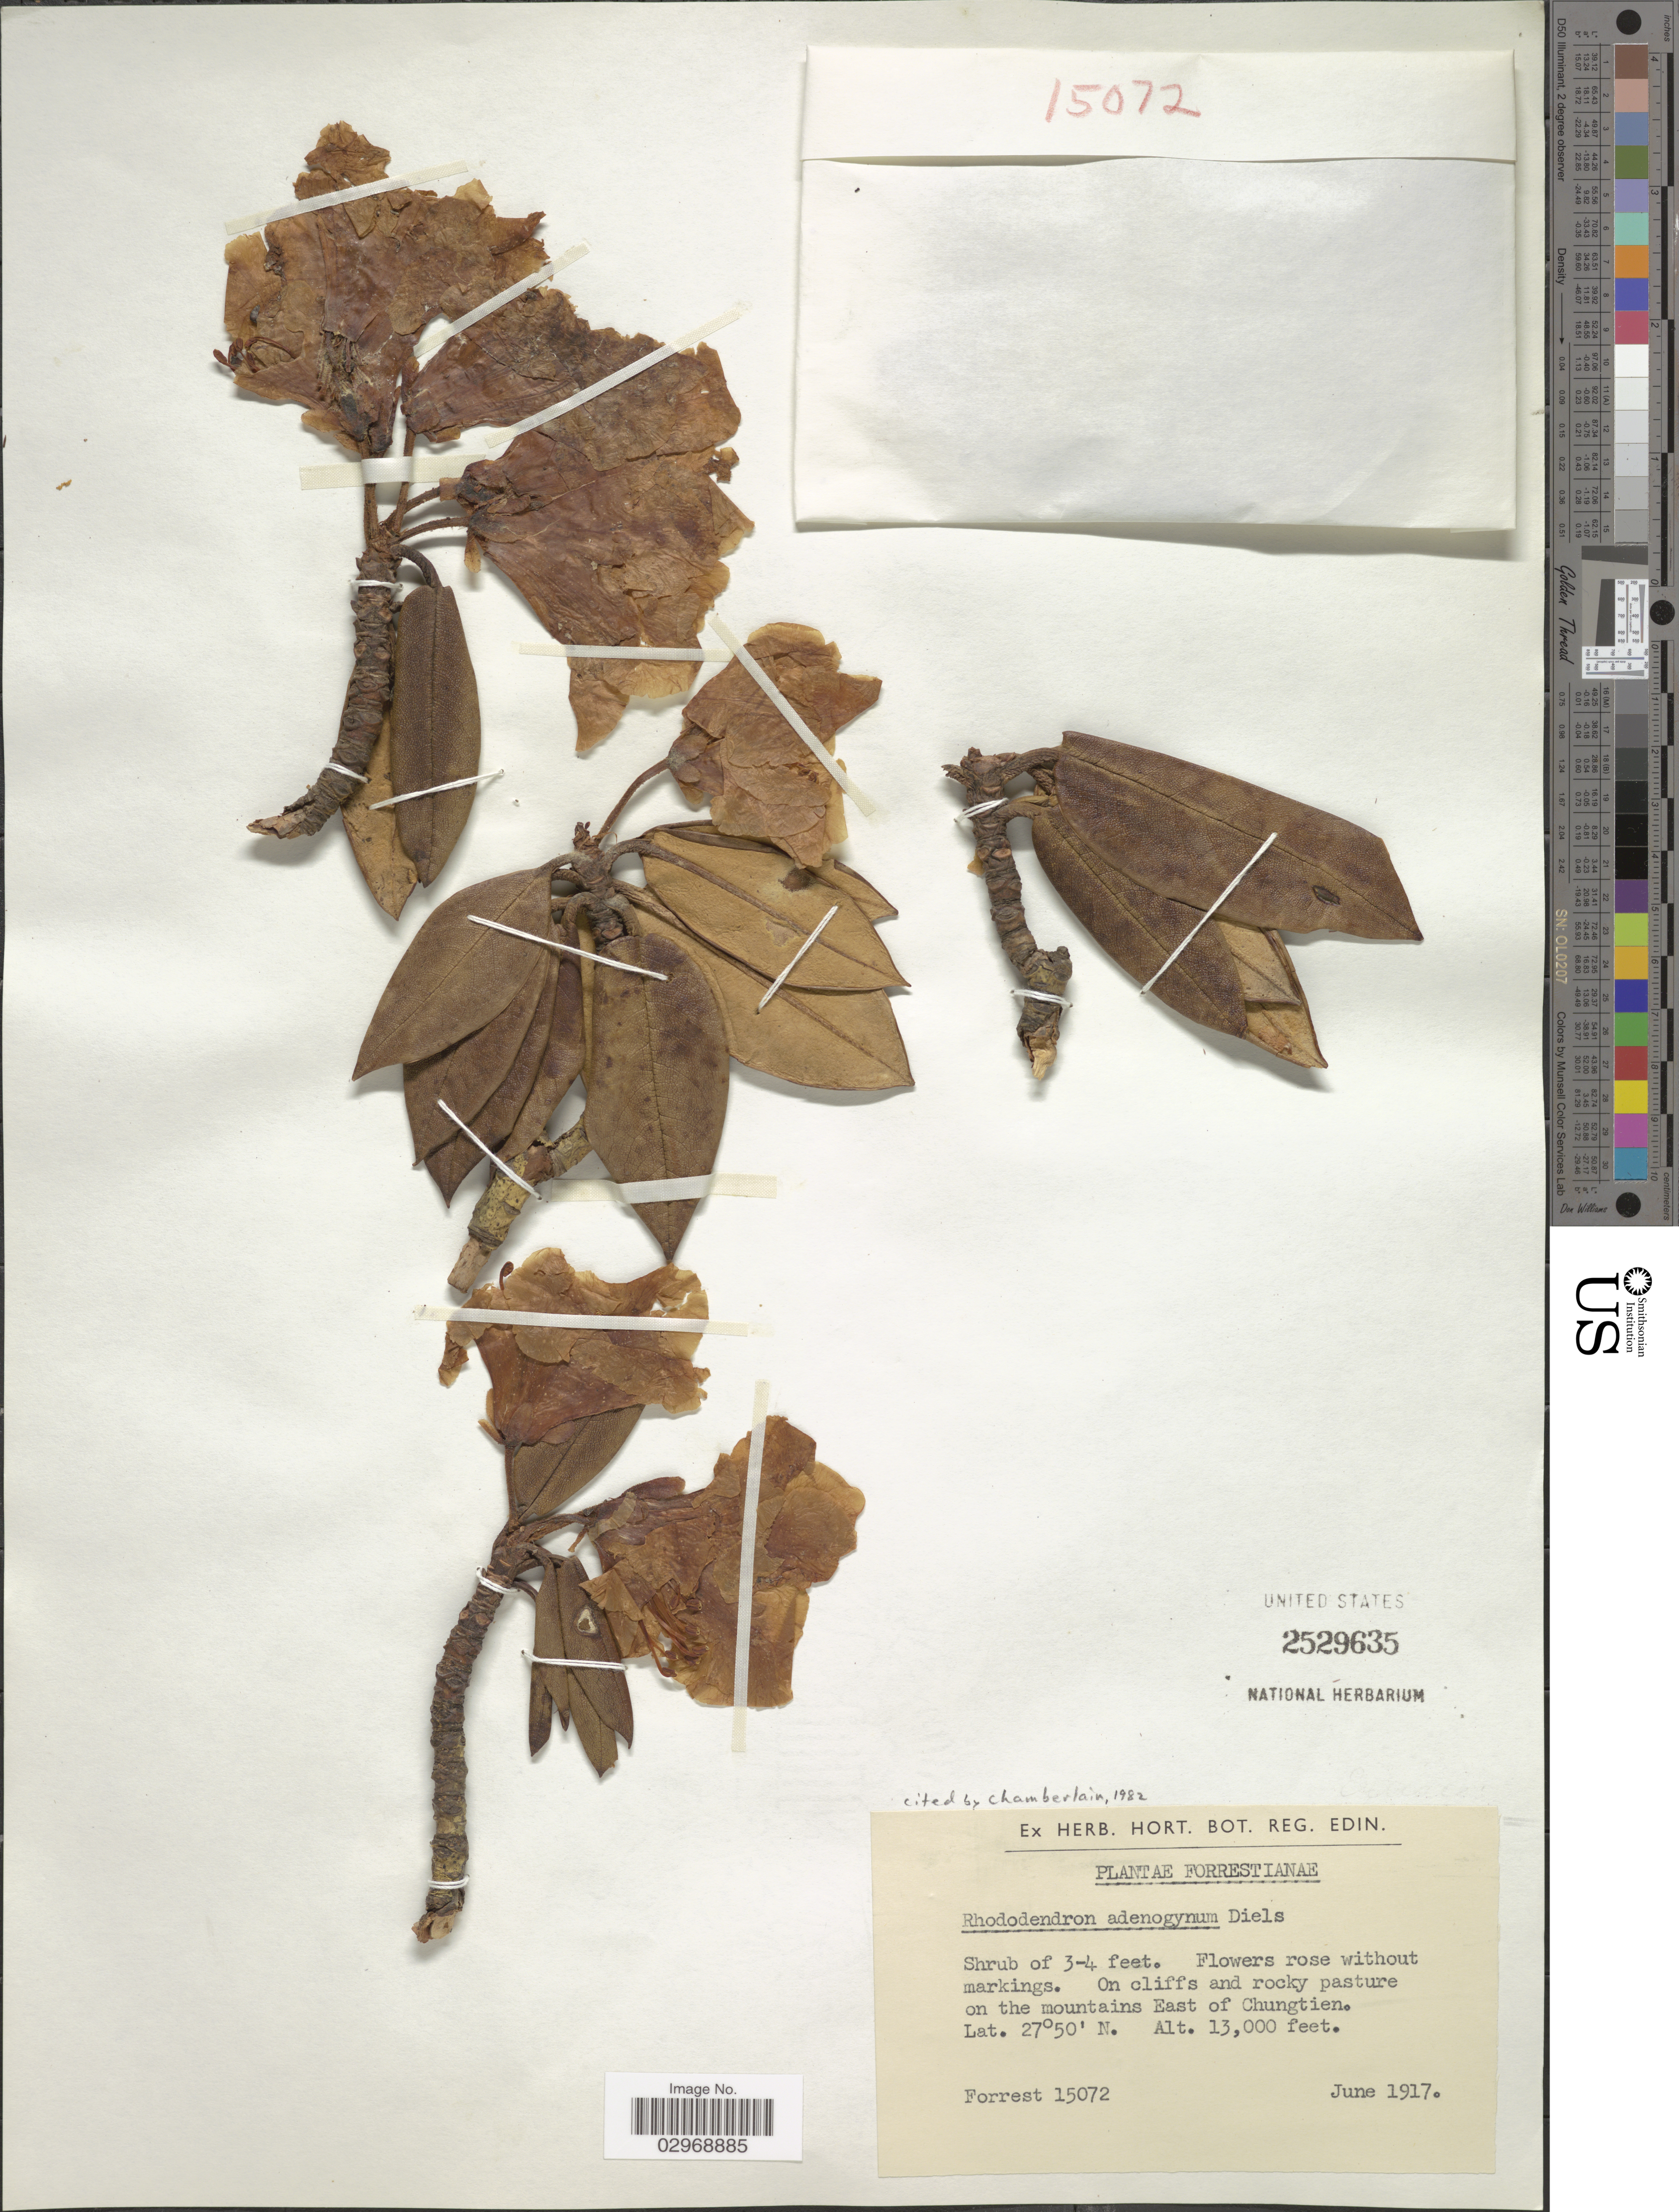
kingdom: Plantae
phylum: Tracheophyta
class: Magnoliopsida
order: Ericales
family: Ericaceae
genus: Rhododendron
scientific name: Rhododendron adenogynum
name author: Diels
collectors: -. Forrest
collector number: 15072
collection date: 1917-06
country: China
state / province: Yunnan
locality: On cliffs and rocky pasture on the mountains East of Chungtien.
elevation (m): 3962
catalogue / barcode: US 2529635